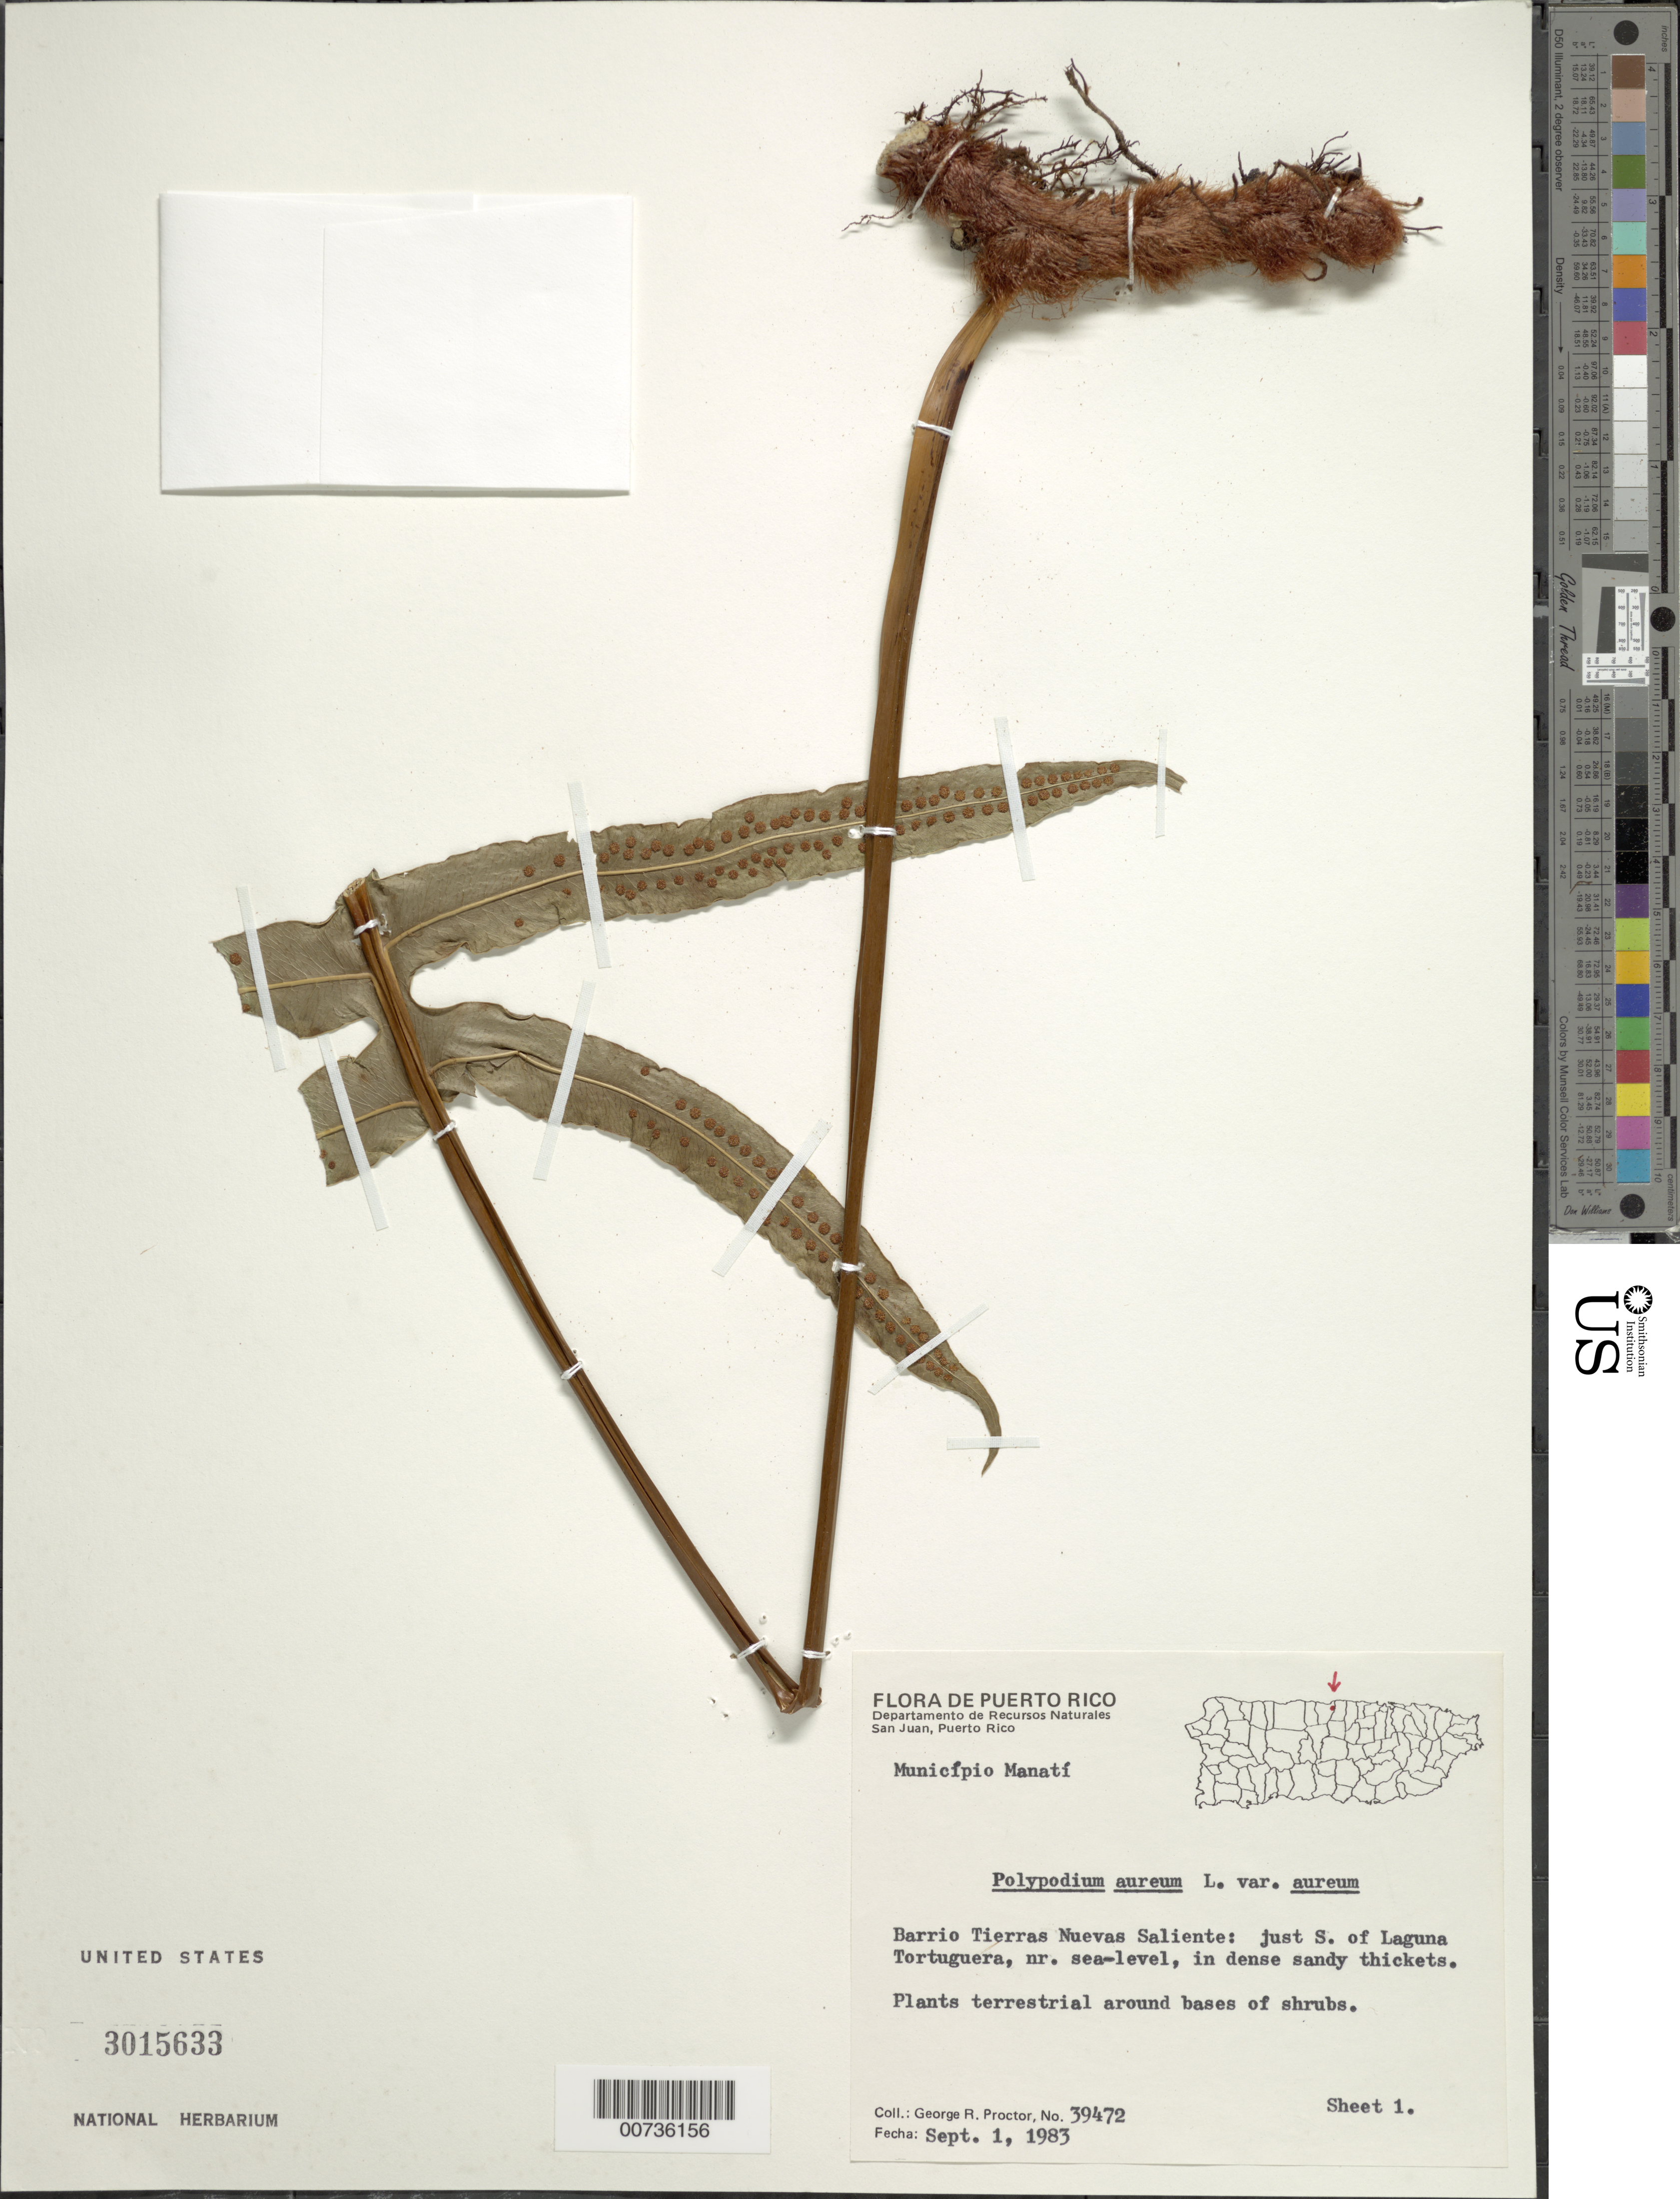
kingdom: Plantae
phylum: Tracheophyta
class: Polypodiopsida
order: Polypodiales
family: Polypodiaceae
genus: Phlebodium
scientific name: Phlebodium aureum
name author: (L.) J. Sm.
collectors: G. R. Proctor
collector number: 39472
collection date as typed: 01 Sep 1983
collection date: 1983-09-01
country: Puerto Rico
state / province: Manatí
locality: Barrio Tierras Nuevas Saliente: just S. of Laguna Tortuguera, nr. Sea-level, in densse sandy thickets. Municipio Manatí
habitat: Plants terrestrial around bases of shrubs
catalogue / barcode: US 3015633